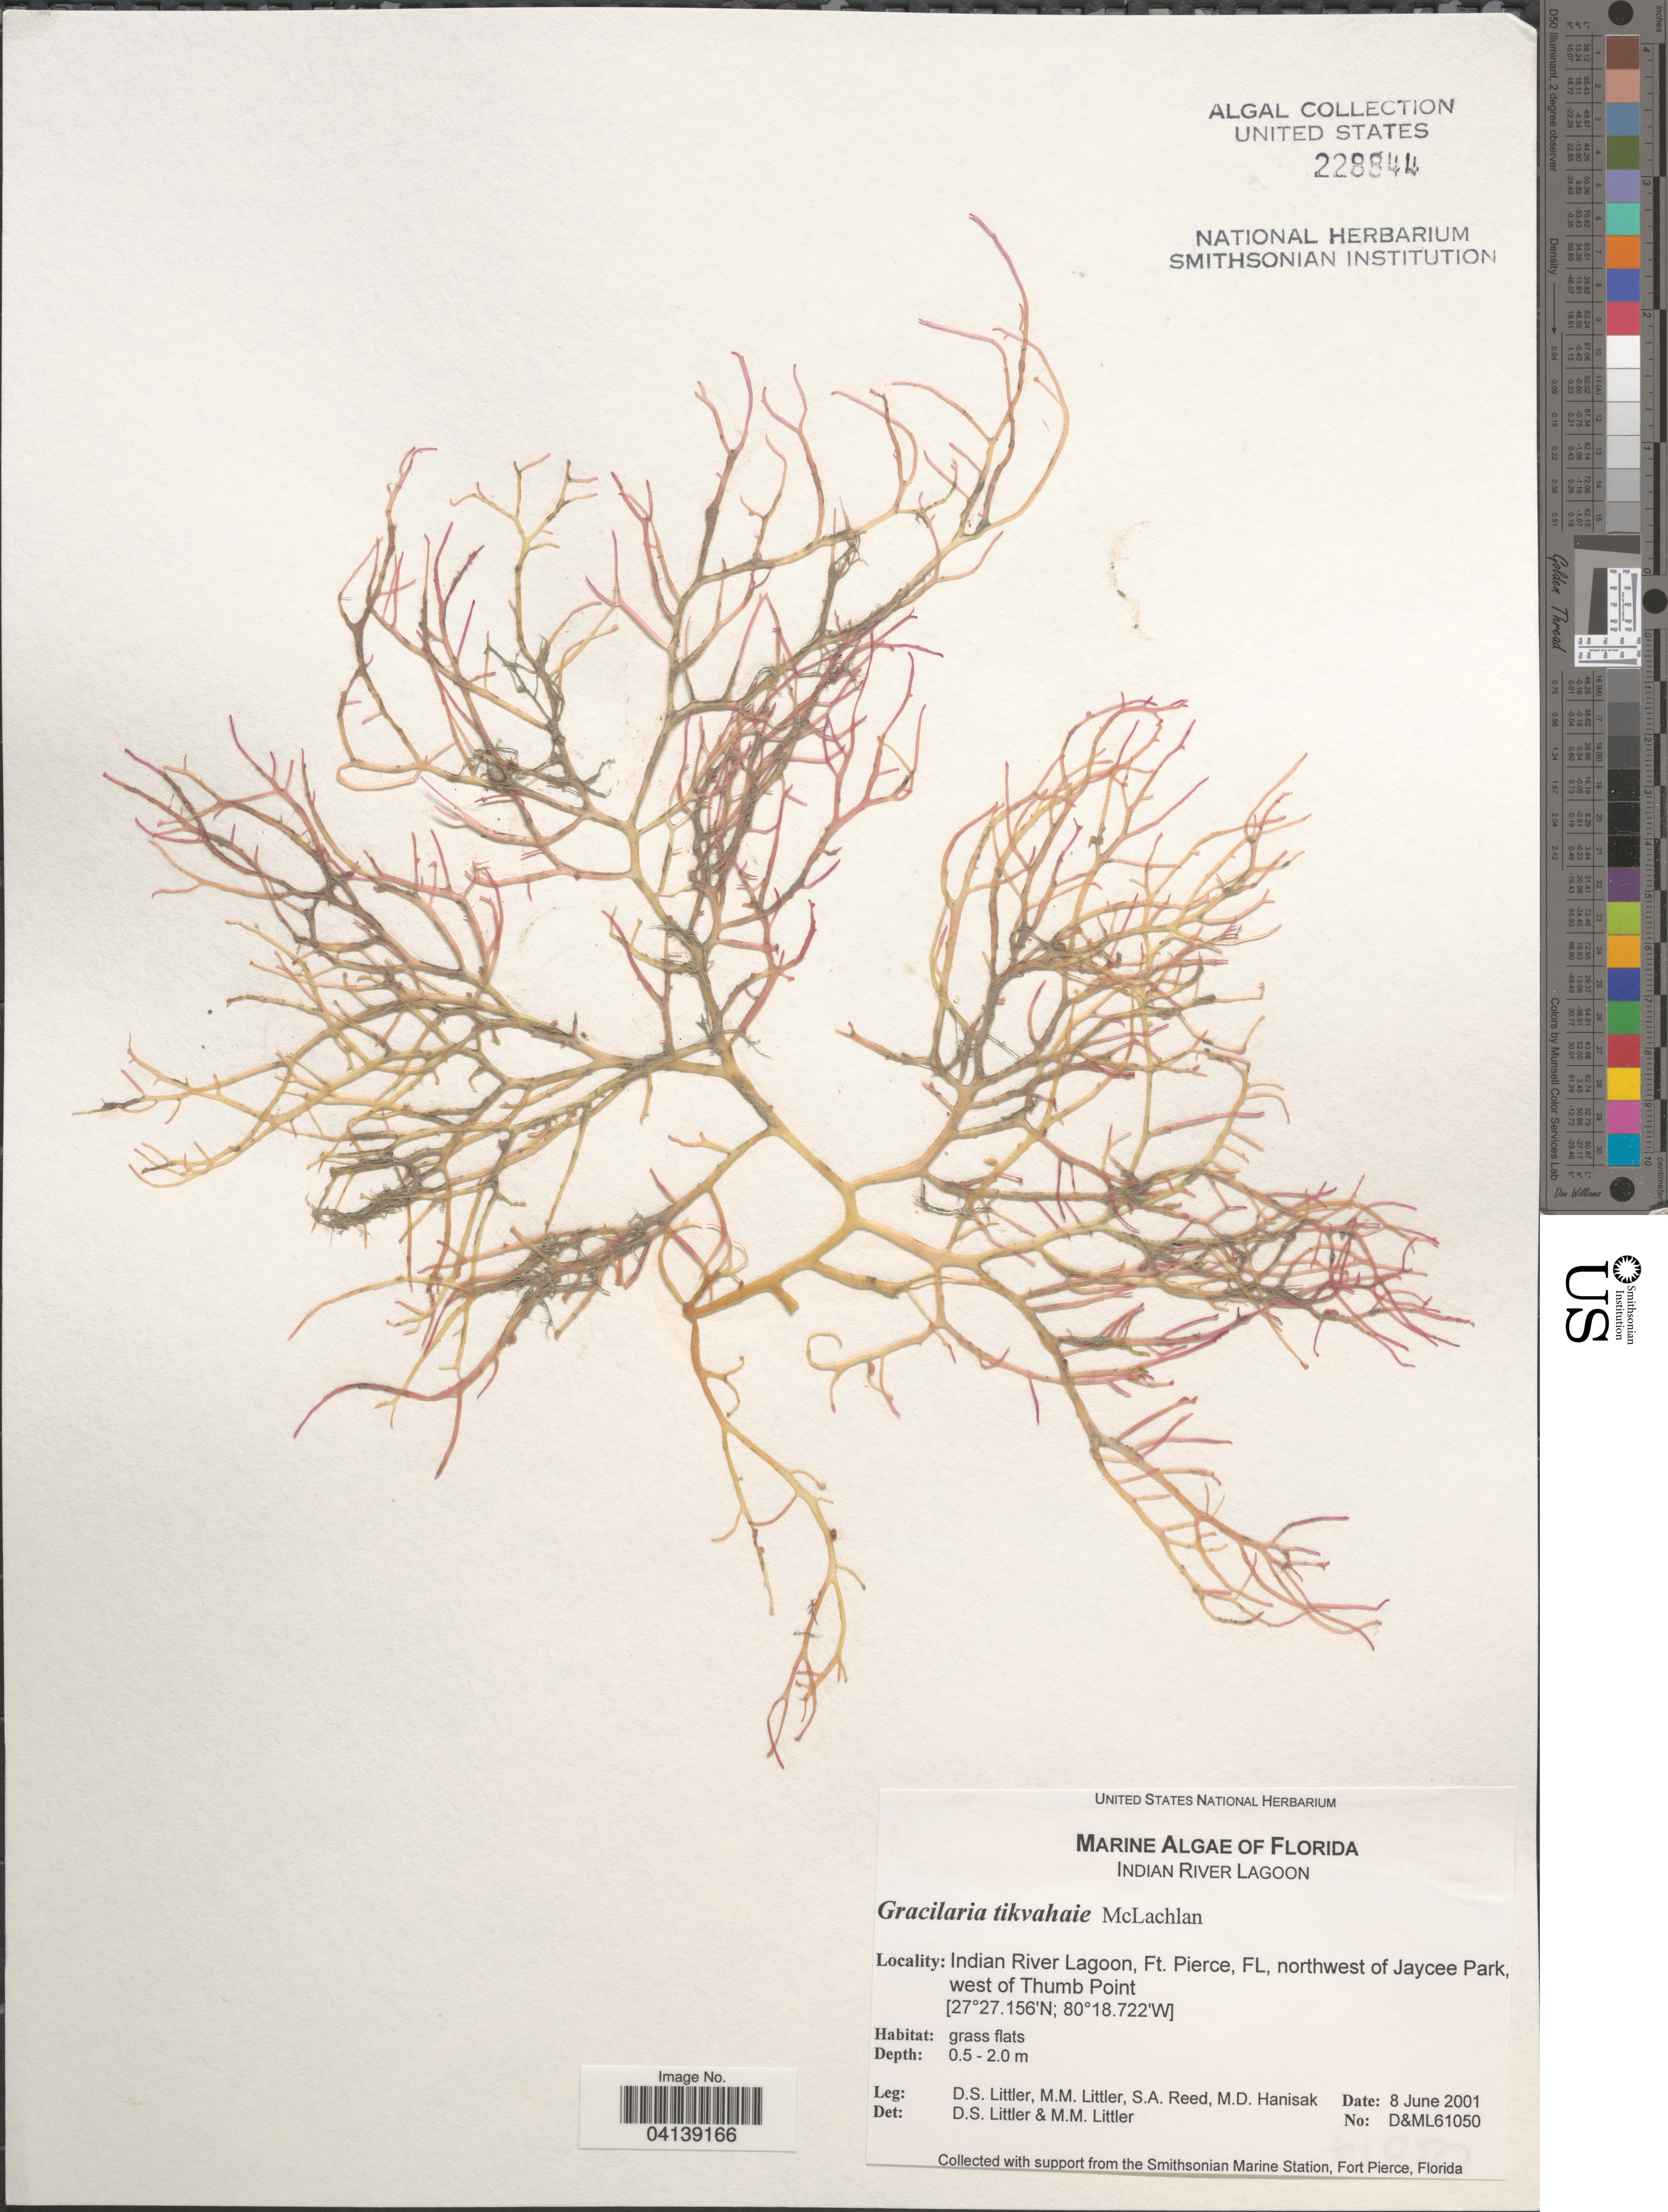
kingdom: Plantae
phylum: Rhodophyta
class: Florideophyceae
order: Gracilariales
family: Gracilariaceae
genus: Gracilaria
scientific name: Gracilaria tikvahiae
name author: McLachlan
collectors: D. S. Littler, S. Reed & M. Hanisak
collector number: D&ML61050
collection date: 2001-06-08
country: United States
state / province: Florida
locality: Indian River Lagoon, Ft. Pierce, northwest of Jaycee Park, west of Thumb Point.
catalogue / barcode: US 228844